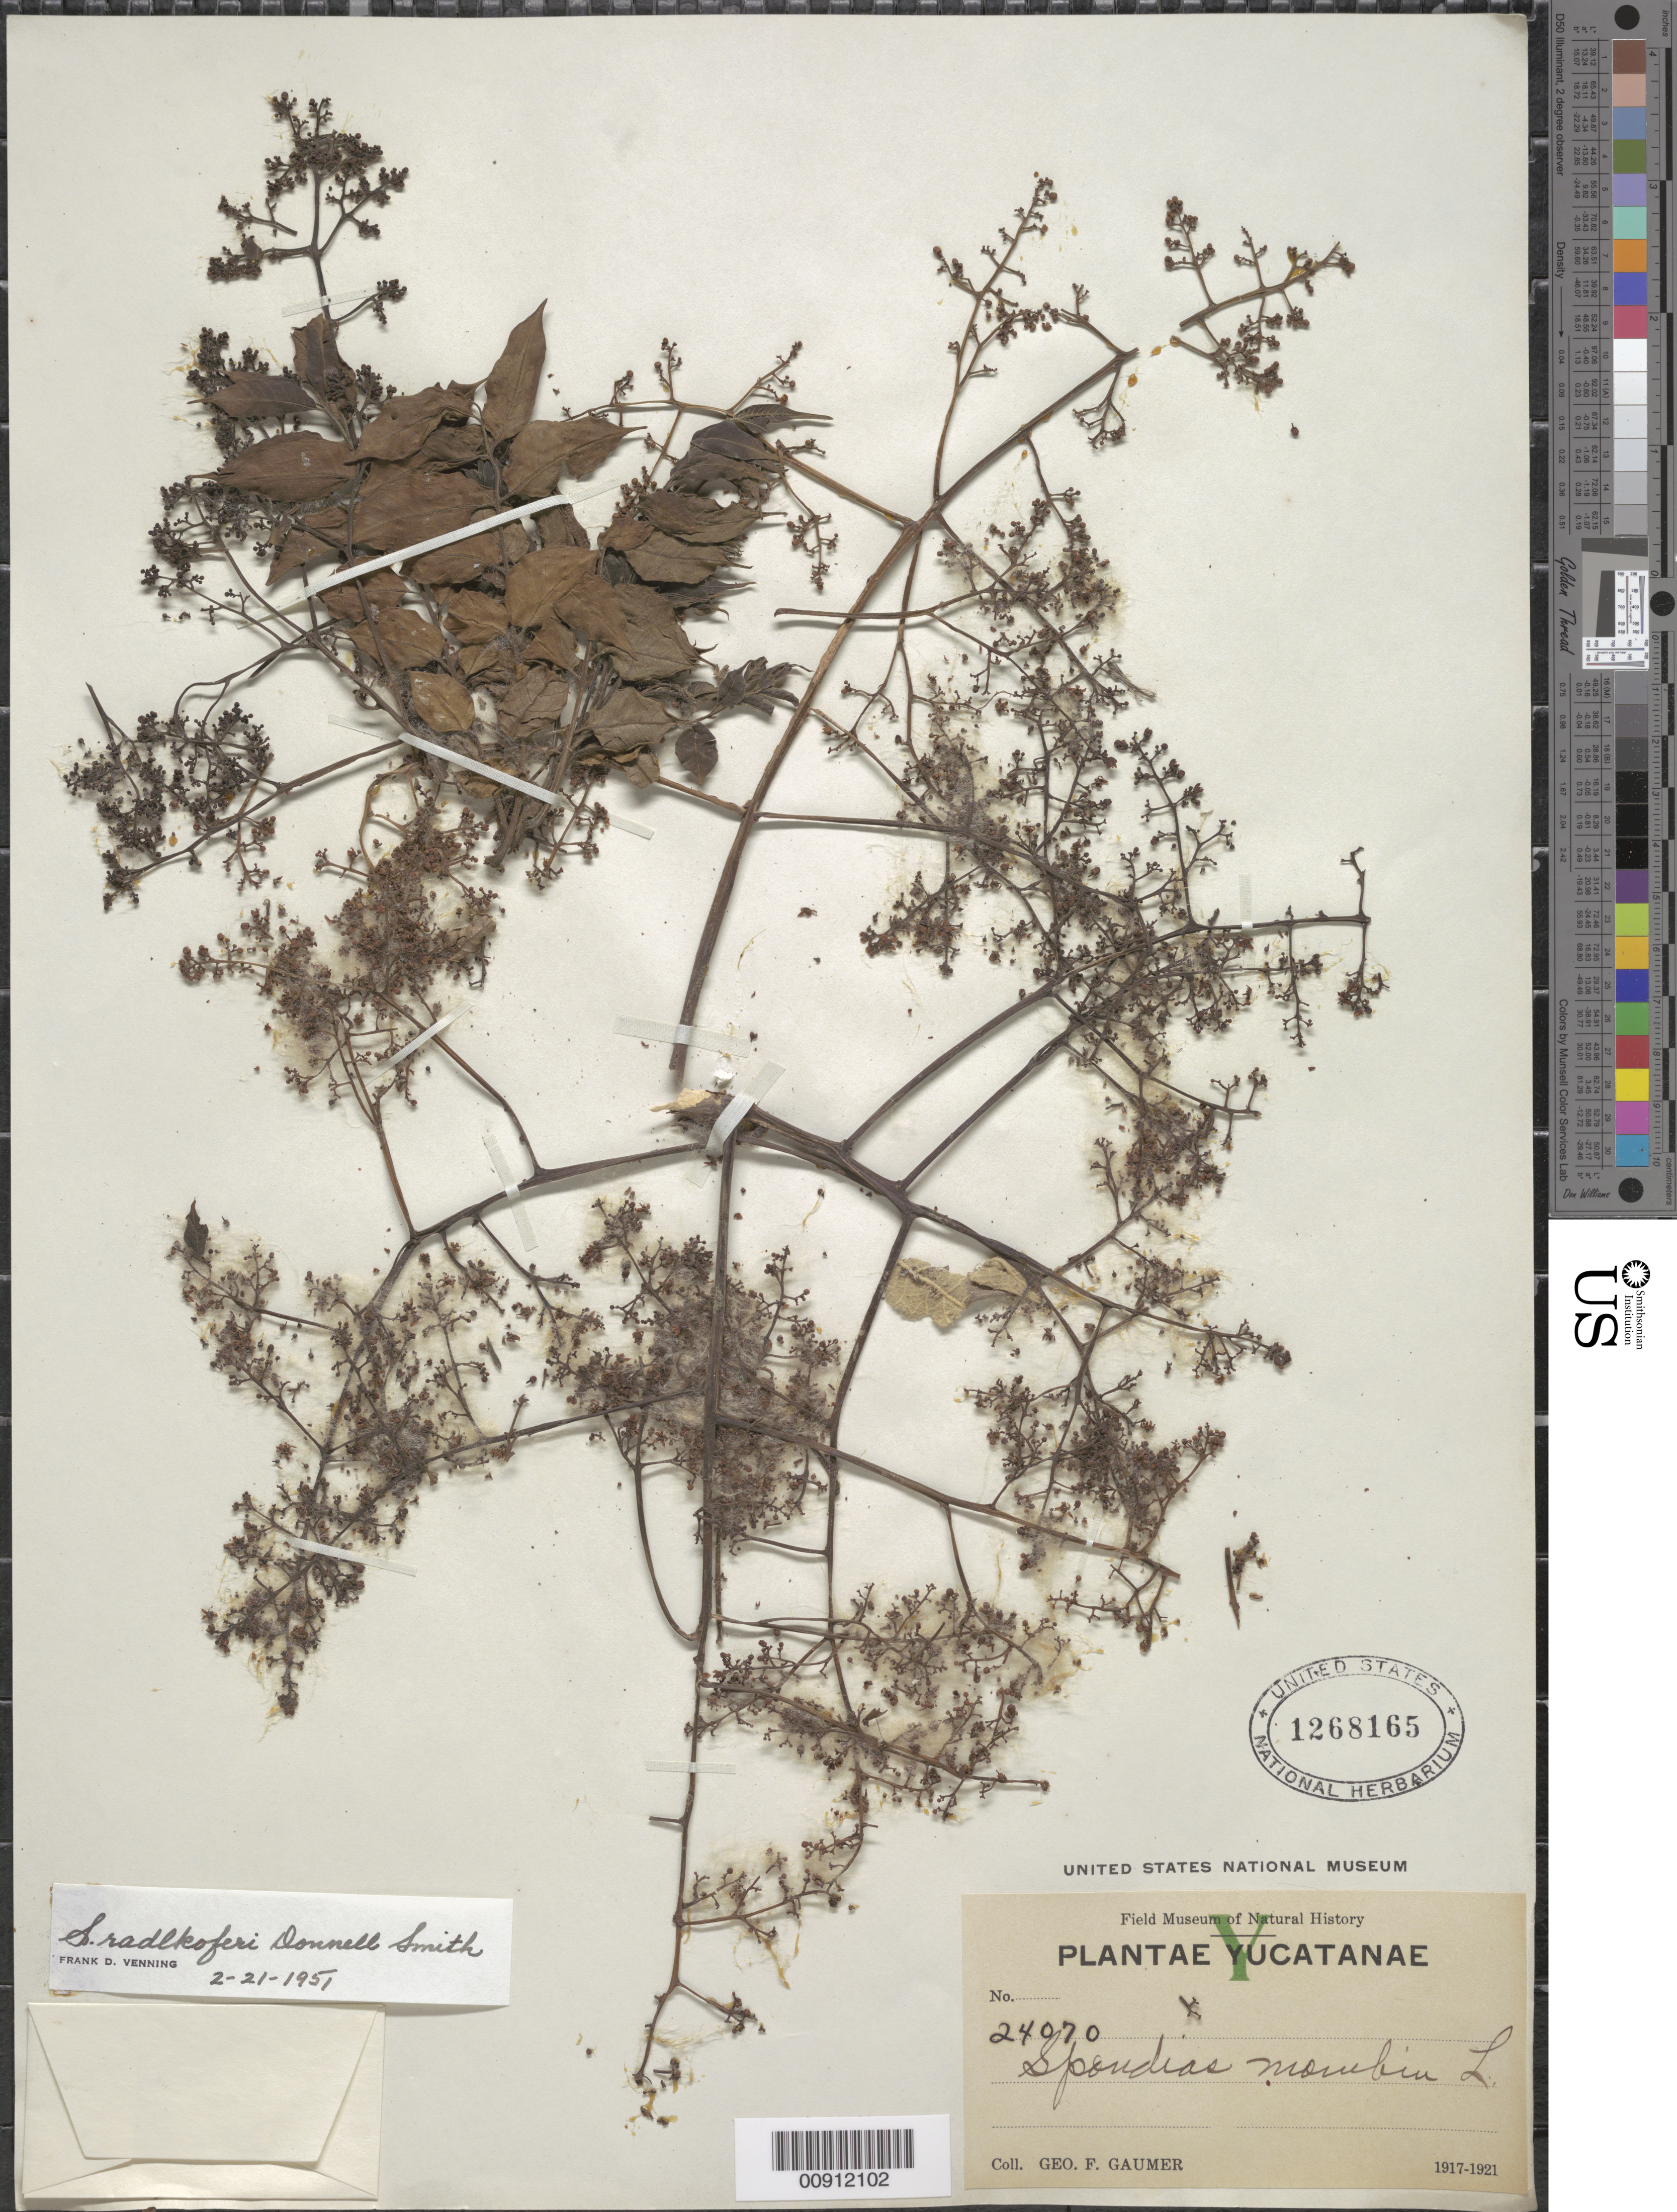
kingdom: Plantae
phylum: Tracheophyta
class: Magnoliopsida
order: Sapindales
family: Anacardiaceae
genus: Spondias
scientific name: Spondias radlkoferi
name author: Donn. Sm.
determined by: Mitchell, John D.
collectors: G. F. Gaumer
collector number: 24070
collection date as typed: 1917 to -- --- 1921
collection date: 1917/1921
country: Mexico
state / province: Yucatán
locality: Yucatán.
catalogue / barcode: US 1268165